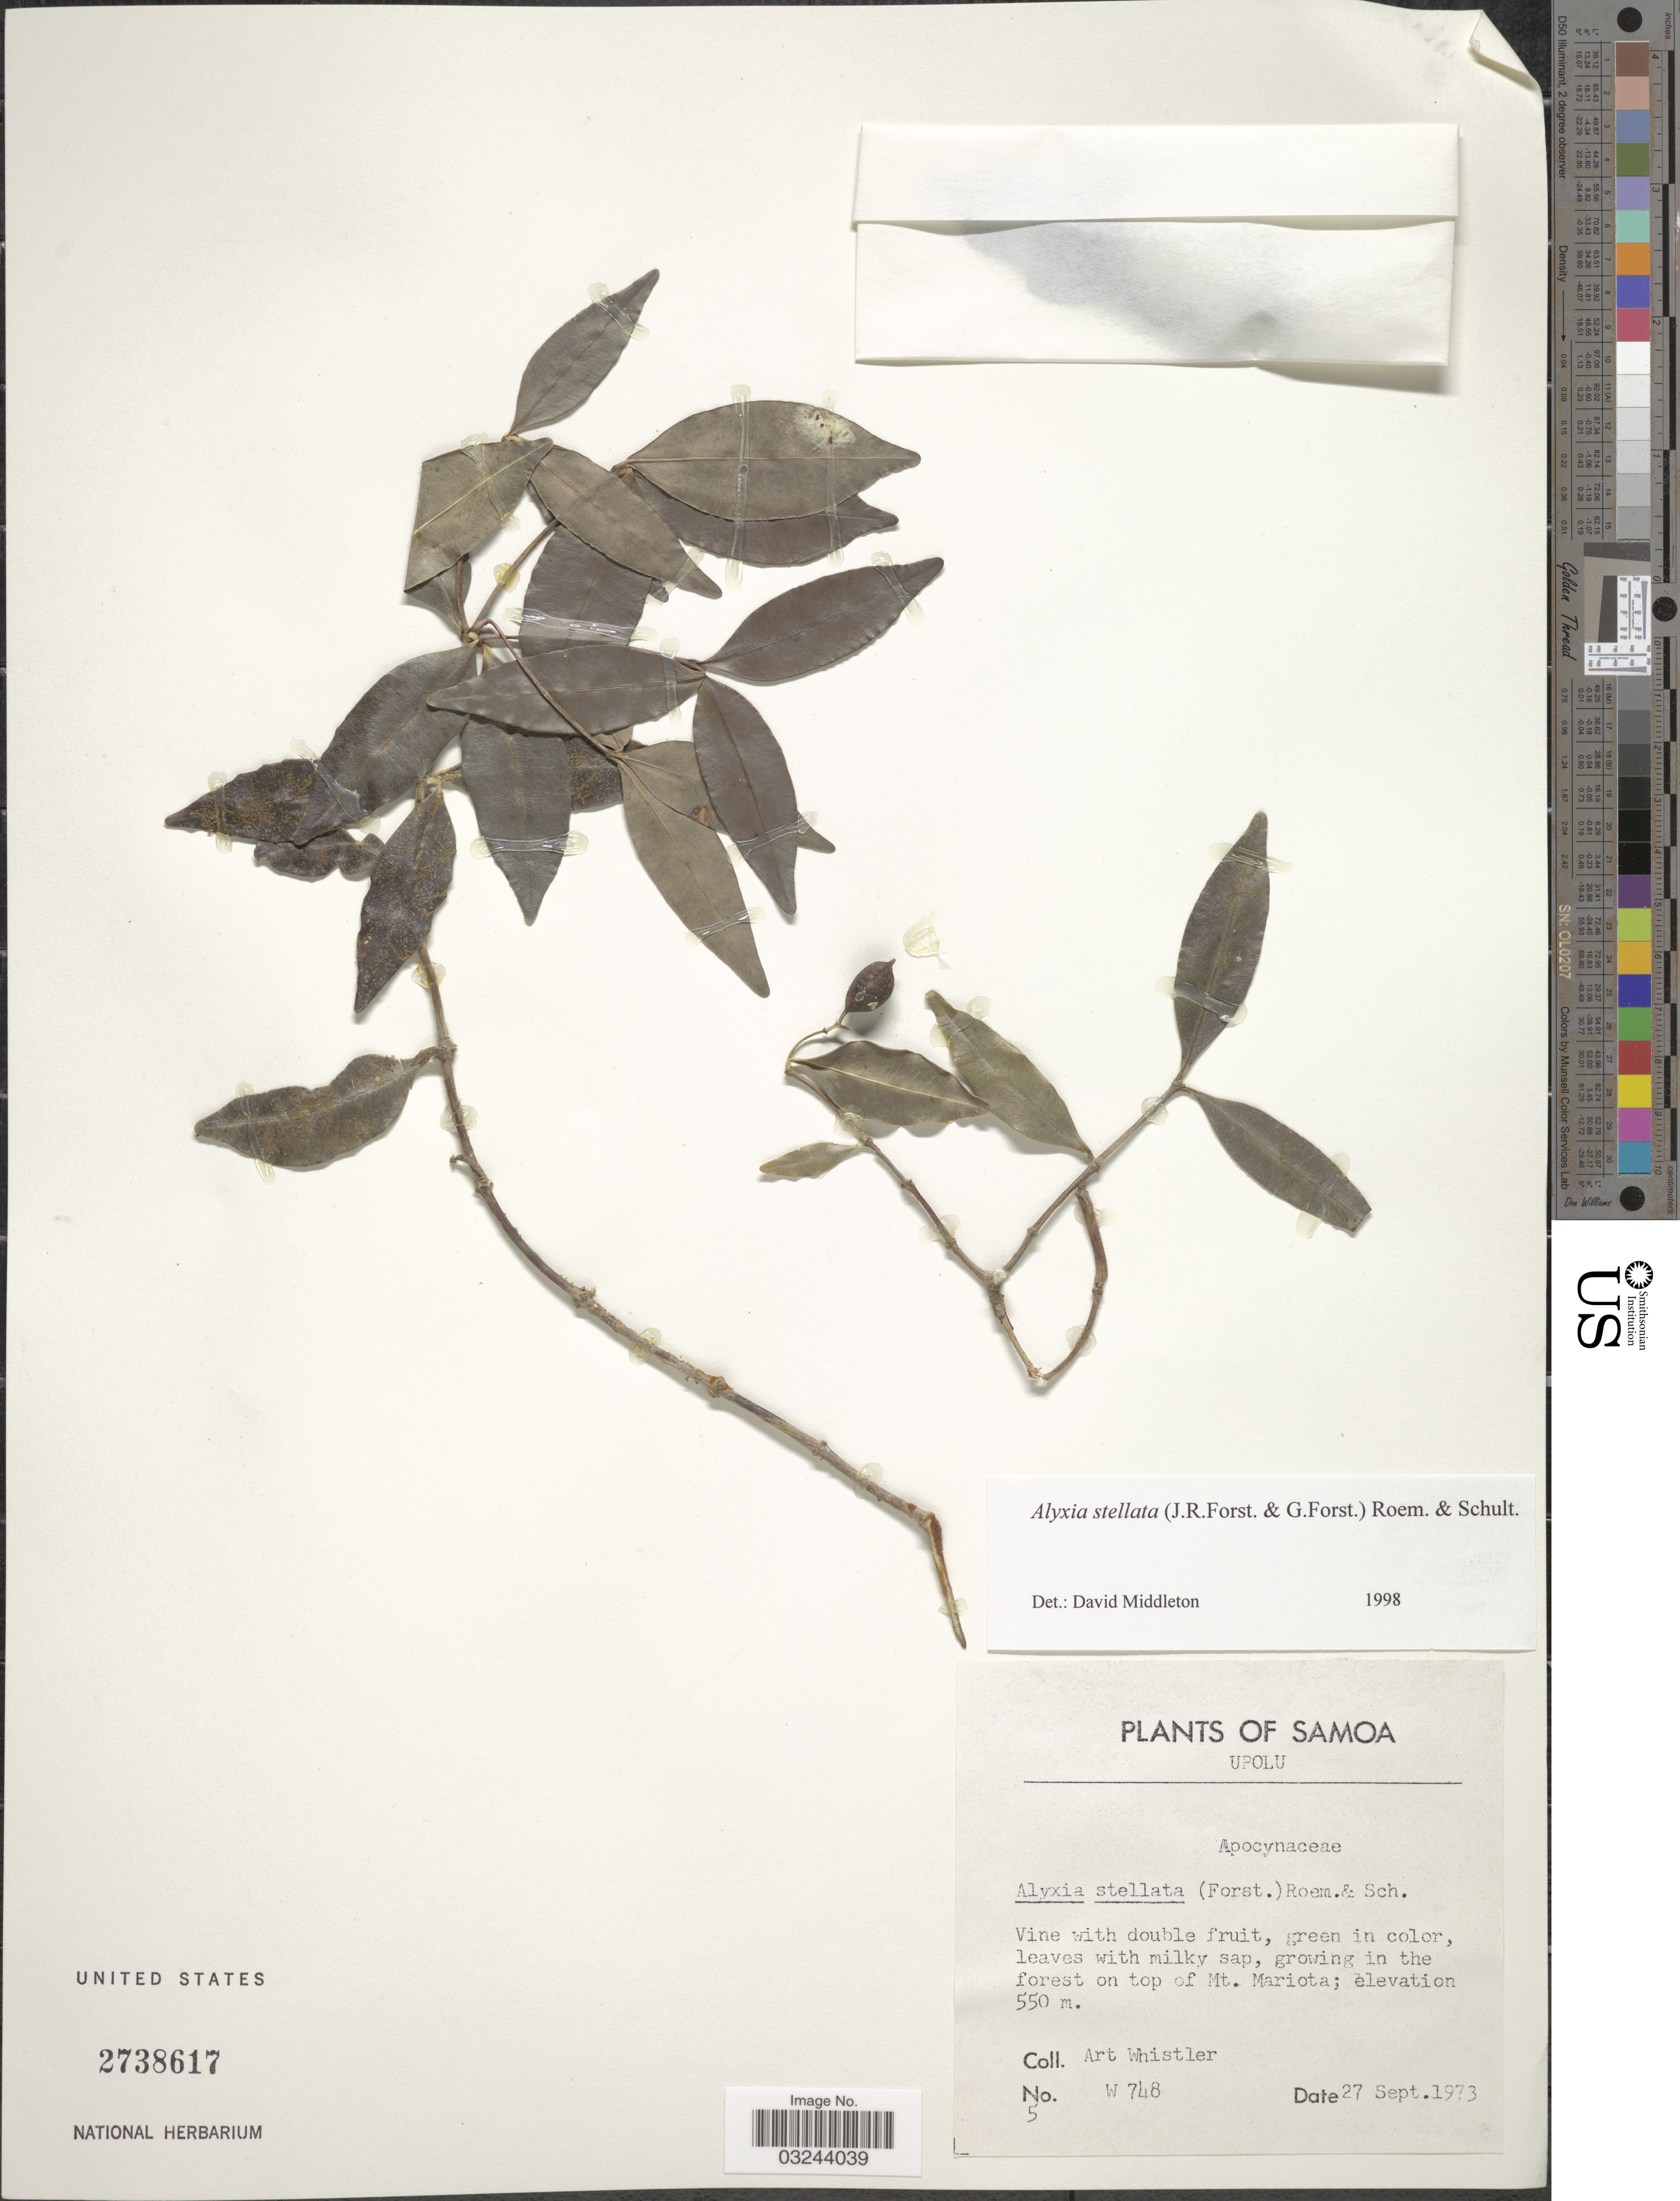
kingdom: Plantae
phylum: Tracheophyta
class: Magnoliopsida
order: Gentianales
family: Apocynaceae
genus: Alyxia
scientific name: Alyxia stellata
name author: (J.R. Forst. & G. Forst.) Roem. & Schult.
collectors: A. Whistler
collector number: W748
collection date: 1973-09-27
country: Samoa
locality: Samoa. Upolu. Growing in the forest on top of Mt. Mariota.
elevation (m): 550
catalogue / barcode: US 2738617